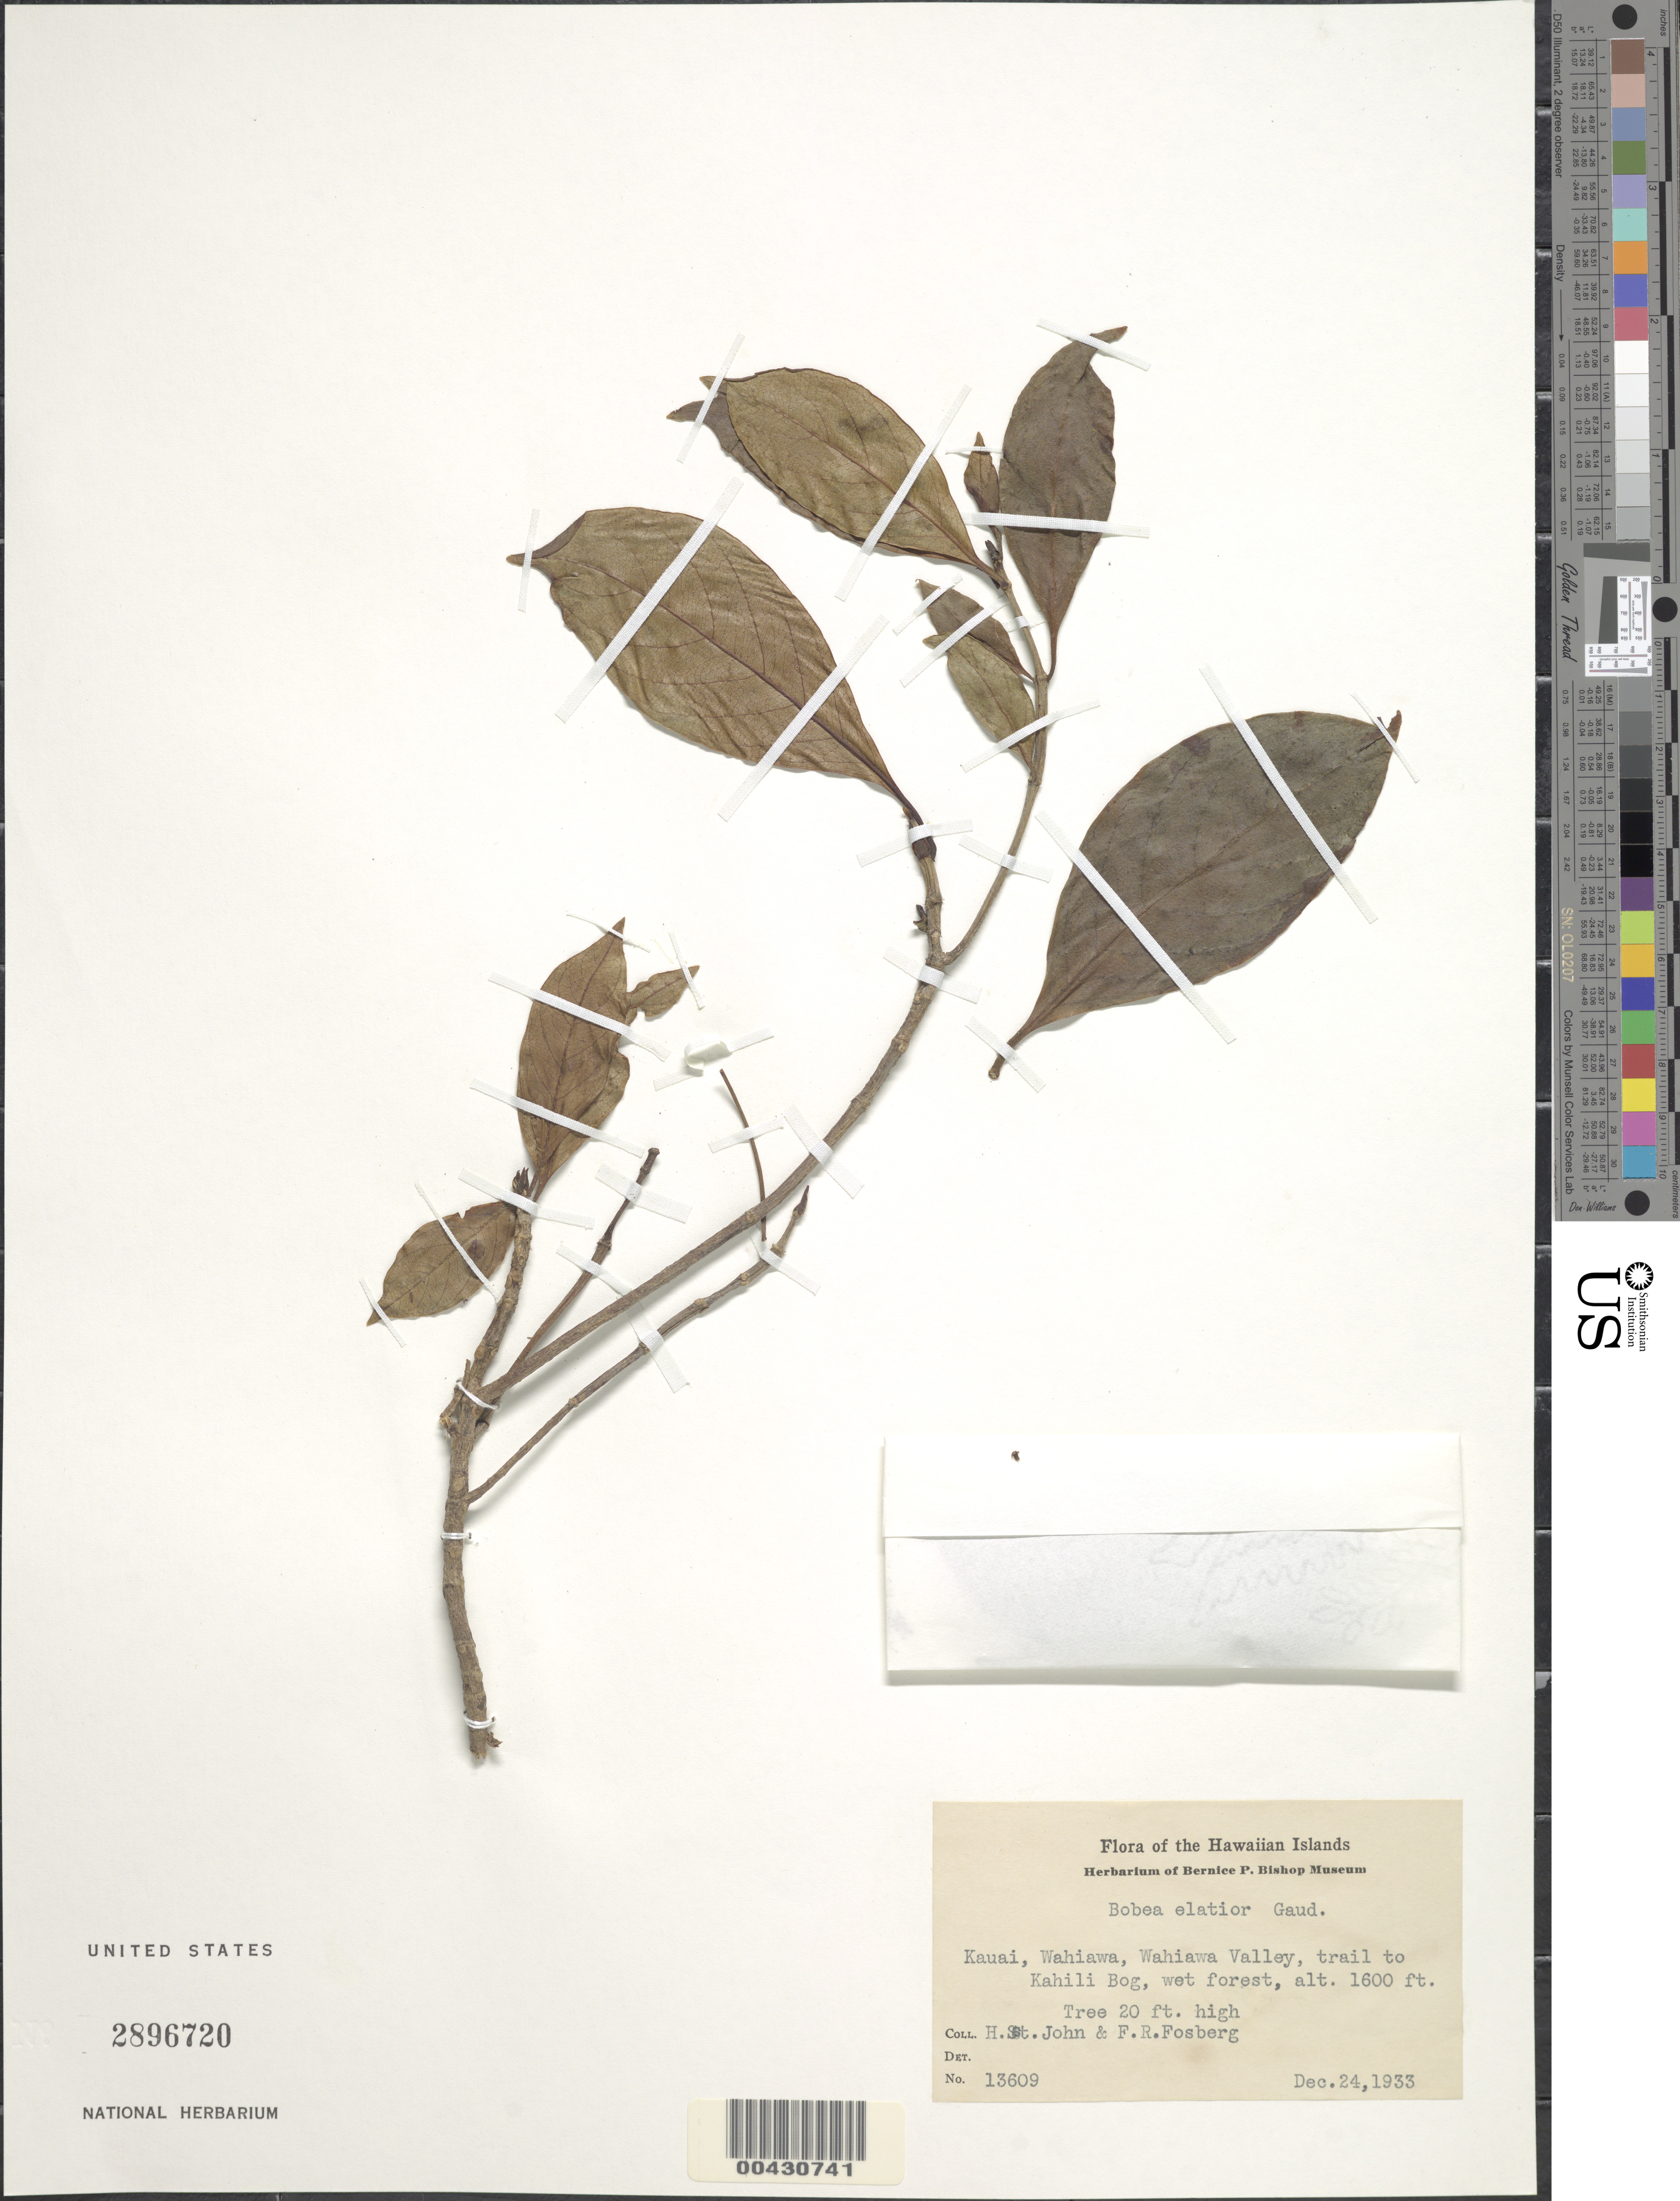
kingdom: Plantae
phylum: Tracheophyta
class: Magnoliopsida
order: Gentianales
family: Rubiaceae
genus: Bobea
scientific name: Bobea elatior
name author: Gaudich.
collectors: H. St. John & F. R. Fosberg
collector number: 13609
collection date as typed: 24 Dec 1933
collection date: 1933-12-24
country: United States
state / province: Hawaii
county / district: Kauai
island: Kaua'i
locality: Wahiawa, Wahiawa Valley, trail to Kahili Bog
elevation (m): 488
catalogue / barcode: US 2896720